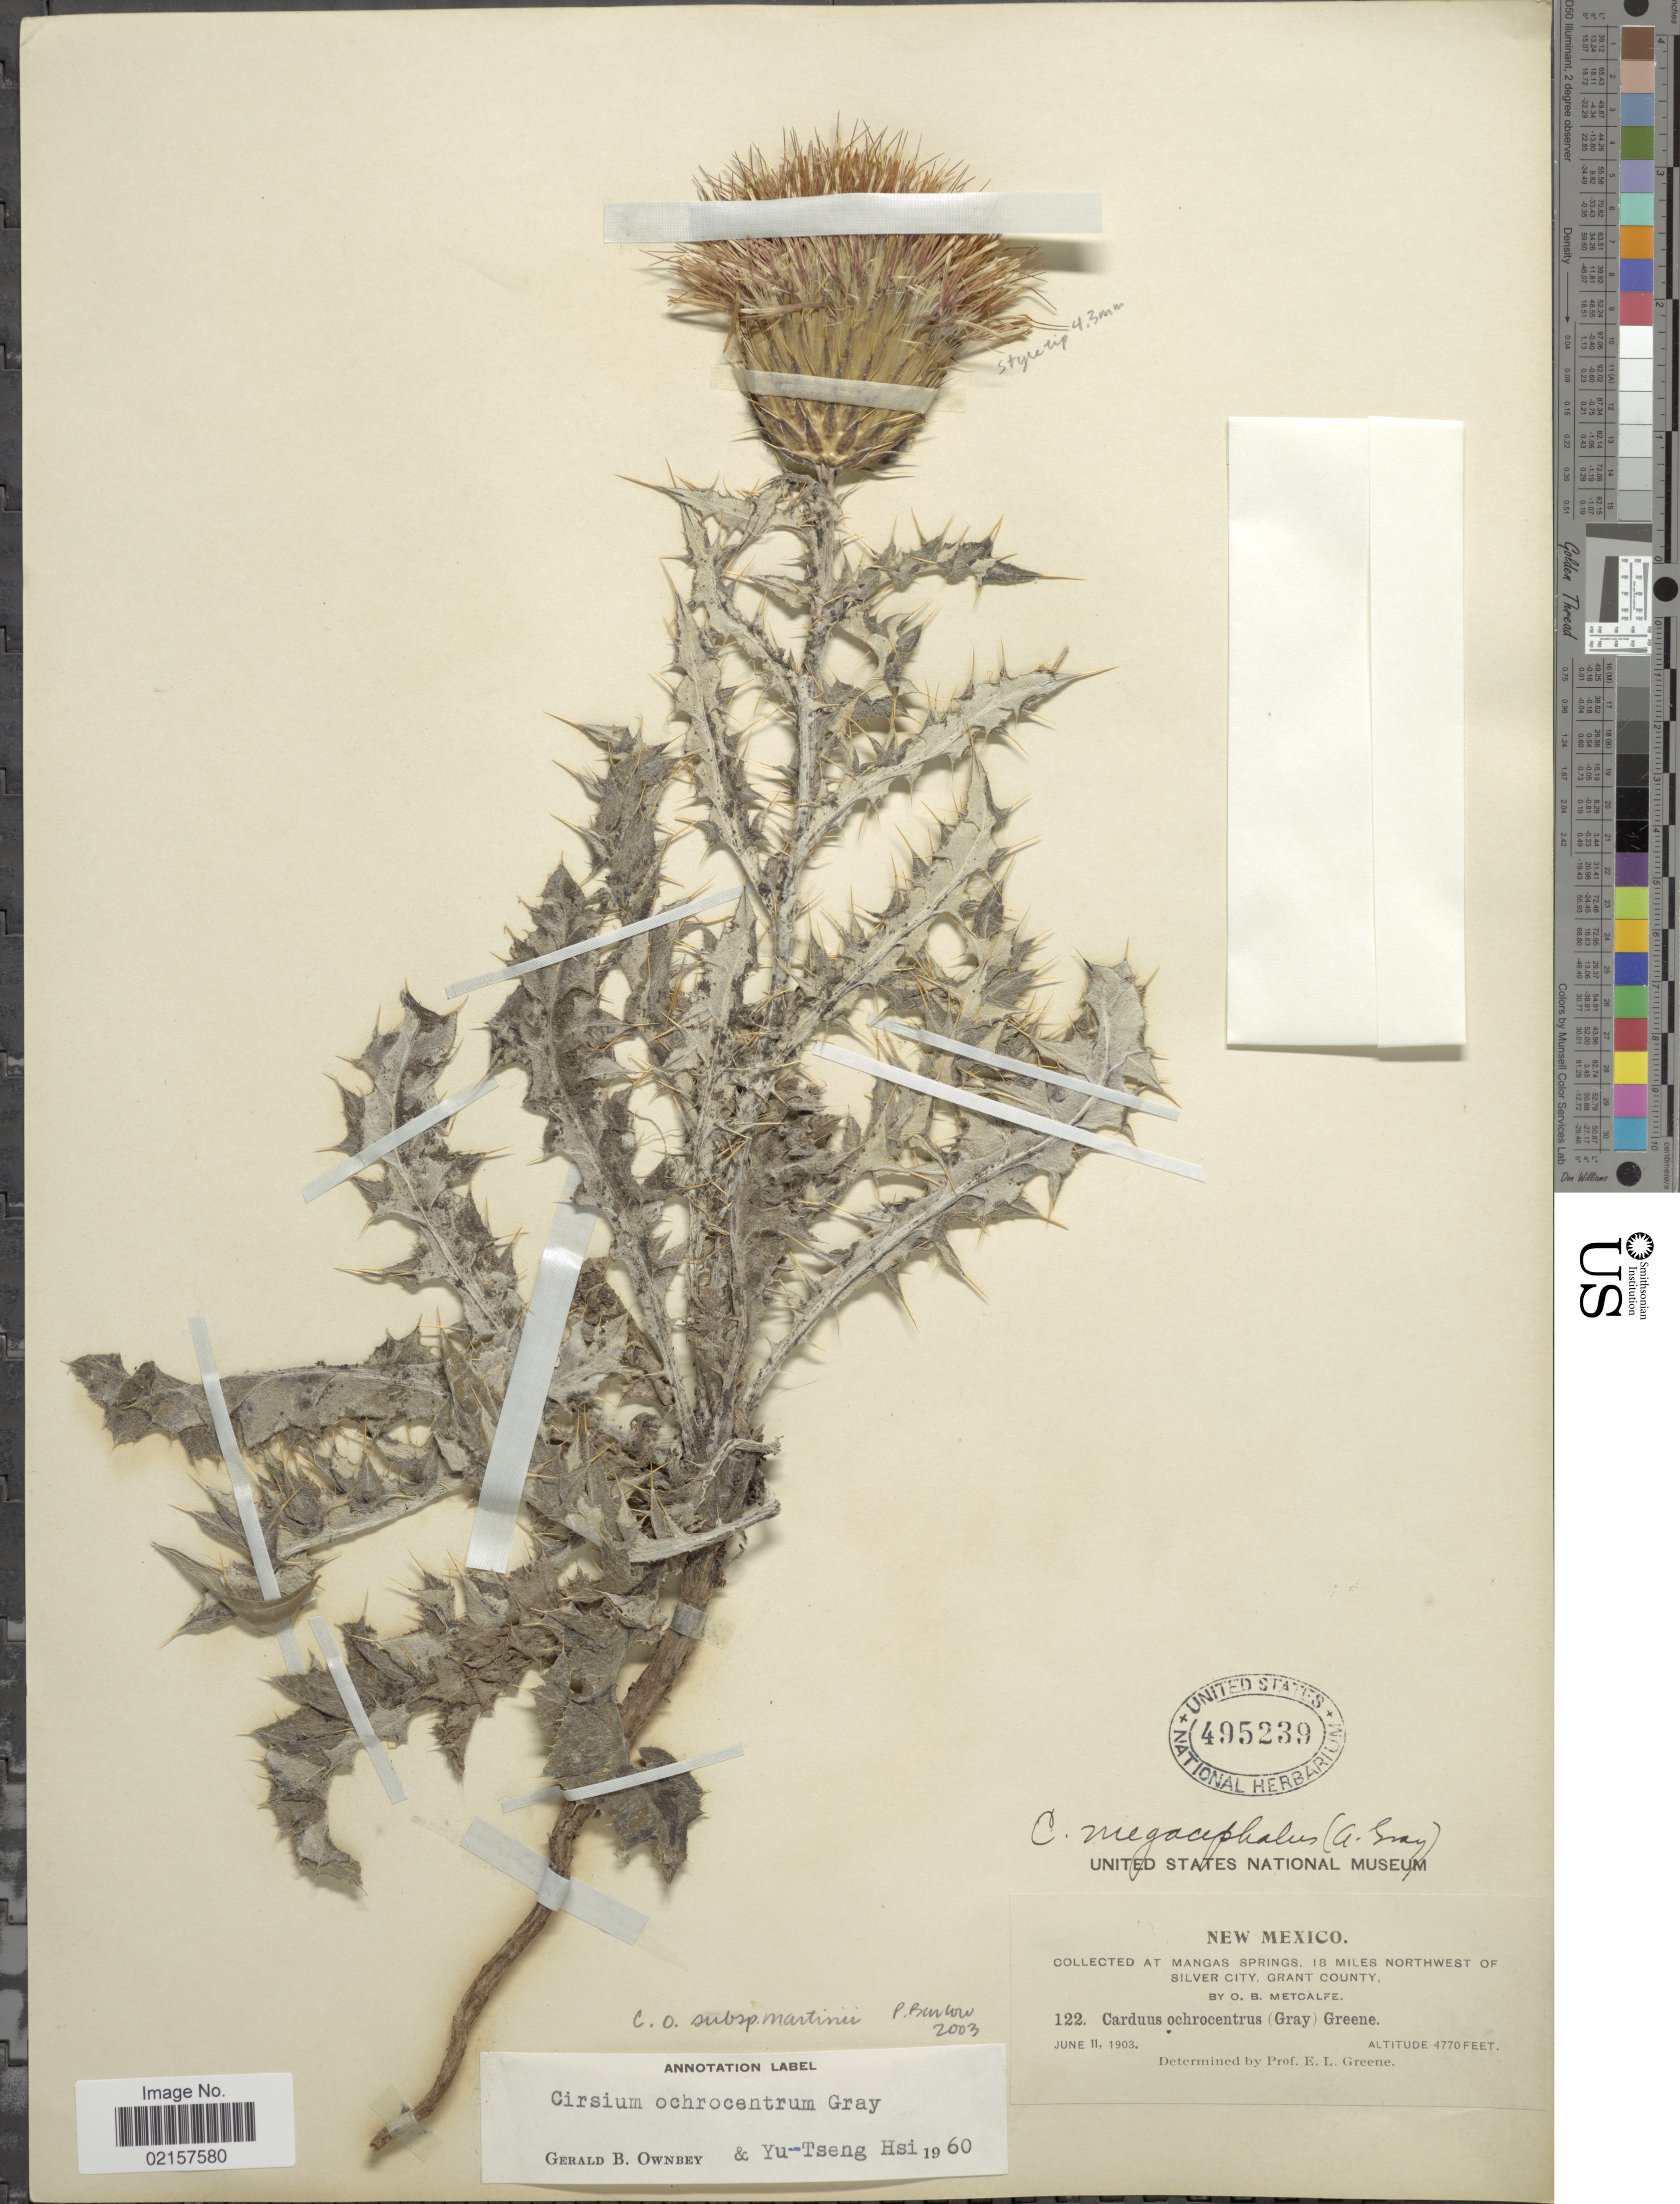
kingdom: Plantae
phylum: Tracheophyta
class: Magnoliopsida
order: Asterales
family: Asteraceae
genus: Cirsium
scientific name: Cirsium ochrocentrum subsp. martinii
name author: Barlow-Irick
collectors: O. B. Metcalfe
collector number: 122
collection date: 1903-06-11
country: United States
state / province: New Mexico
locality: Mangas Springs, 18 miles northwest of Silver City, Grant County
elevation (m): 1454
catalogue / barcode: US 495239